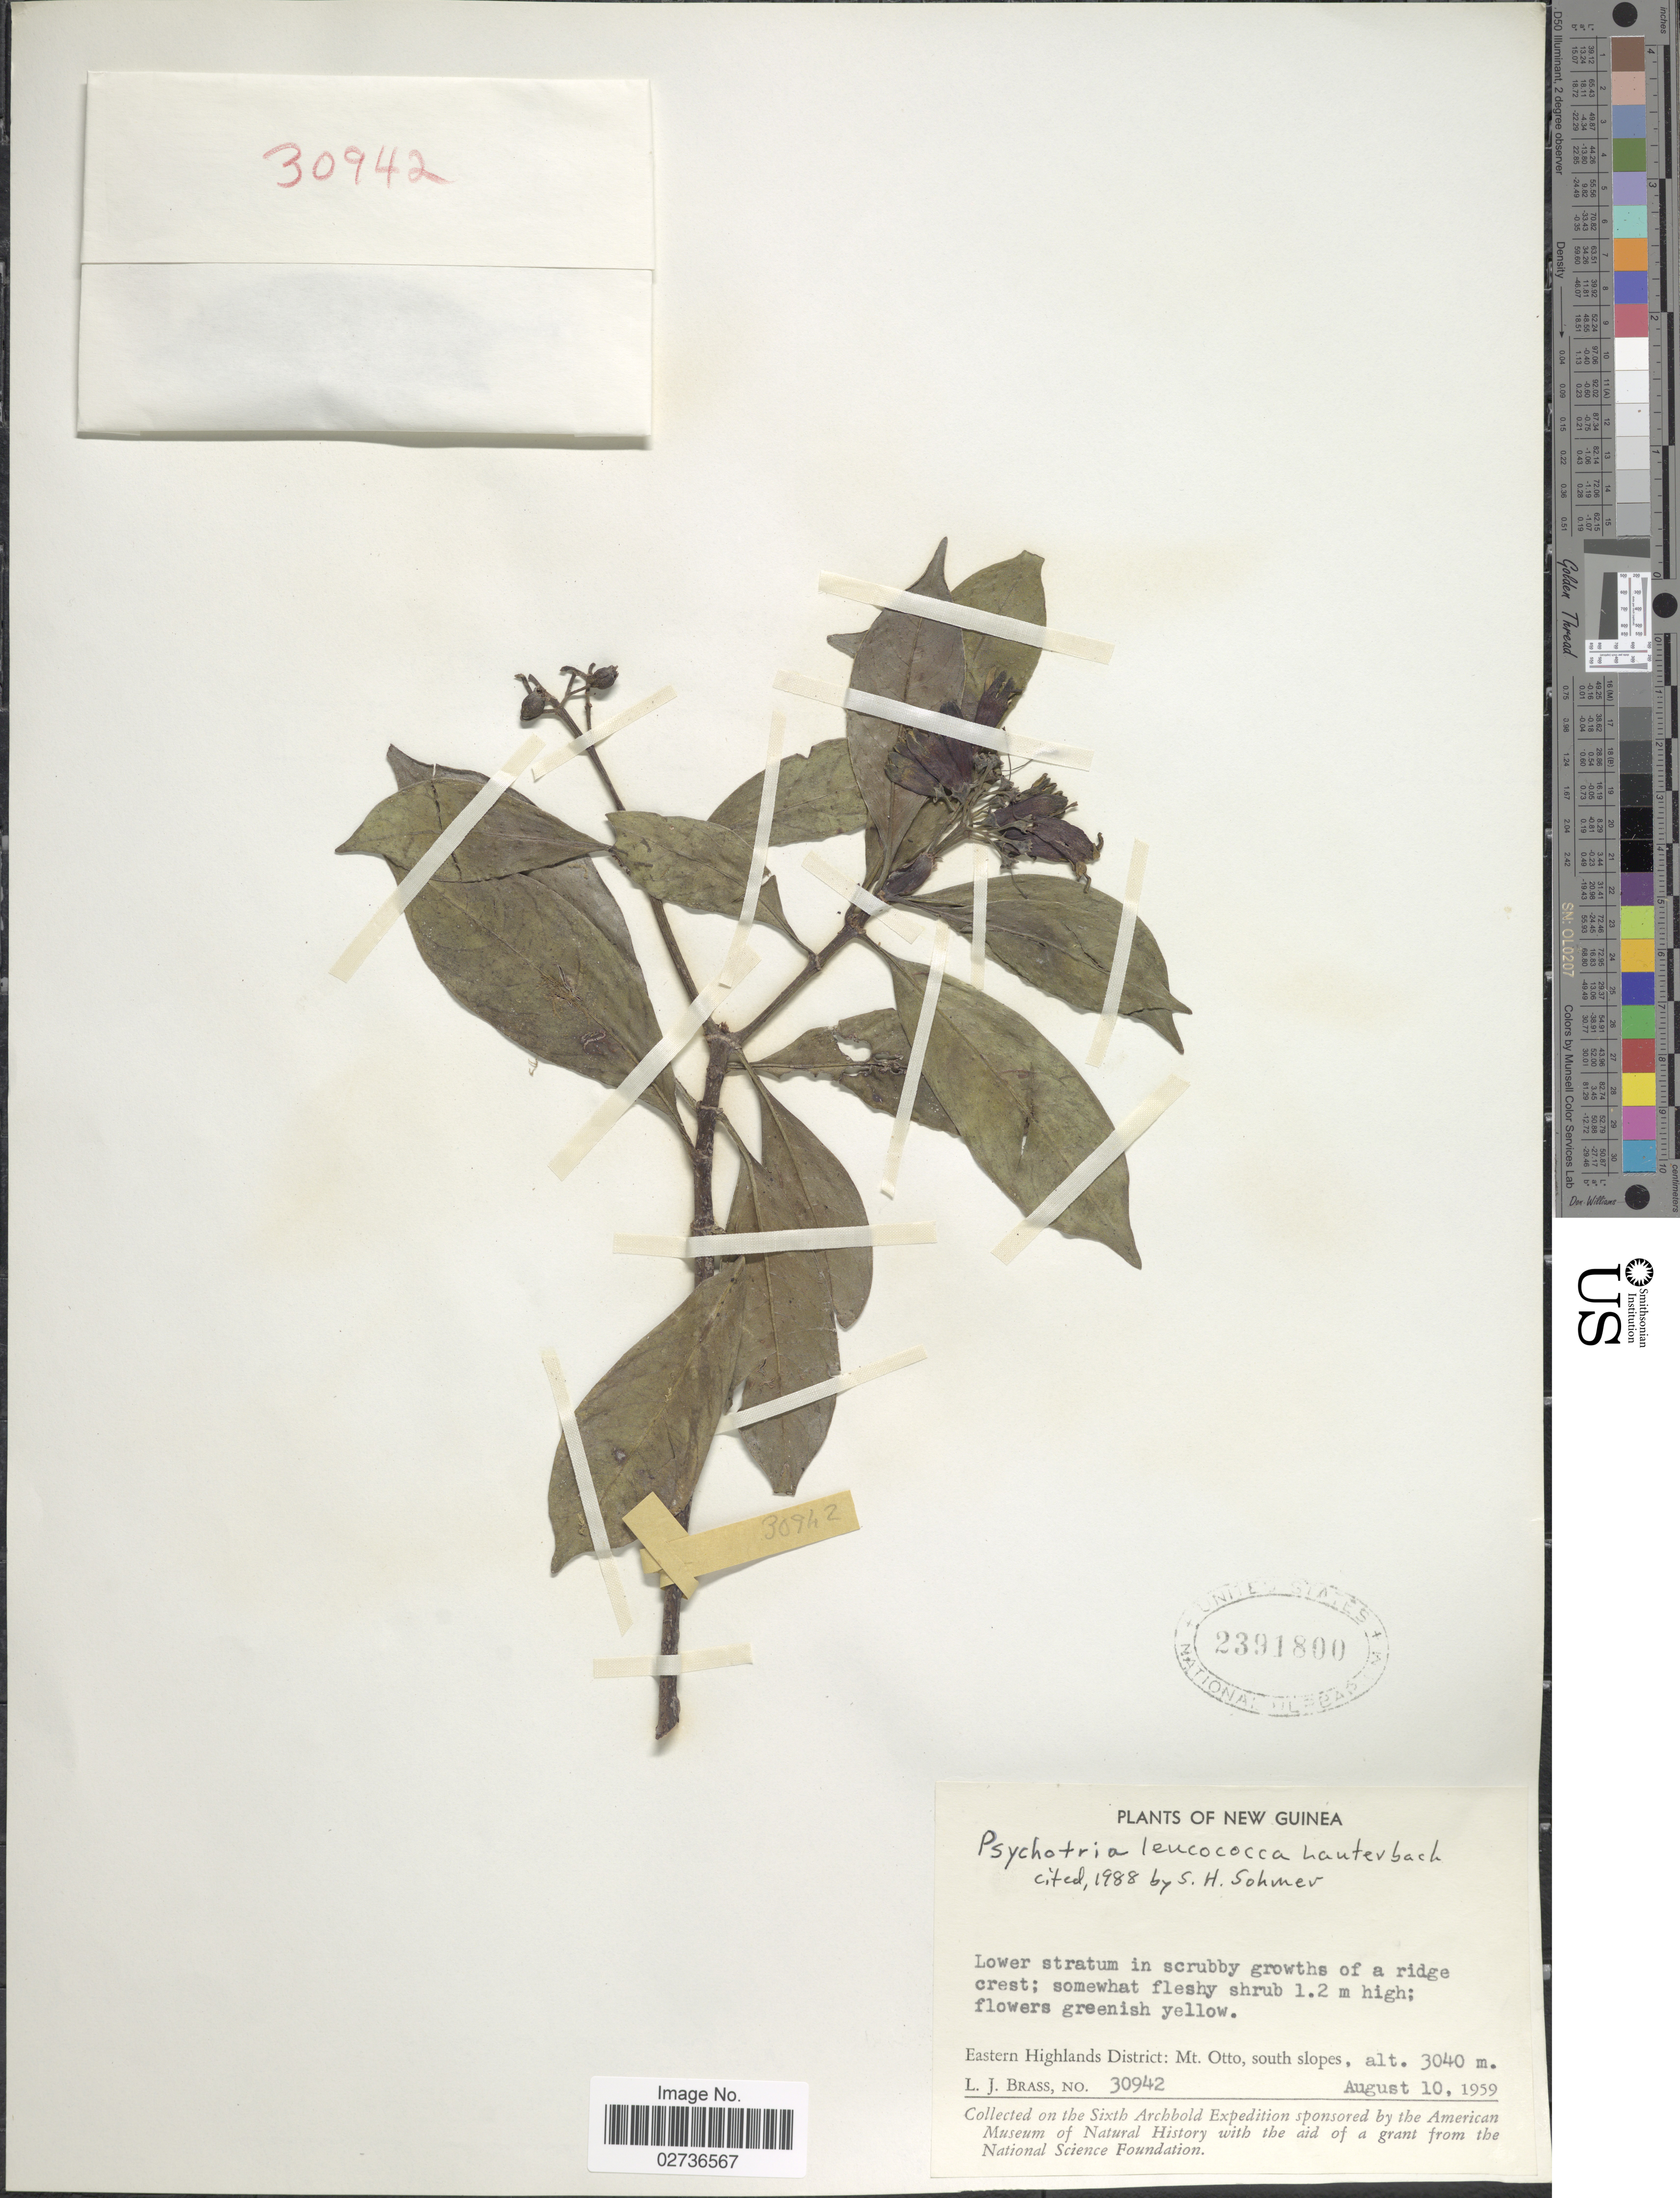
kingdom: Plantae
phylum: Tracheophyta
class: Magnoliopsida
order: Gentianales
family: Rubiaceae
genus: Psychotria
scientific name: Psychotria leucococca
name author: K. Schum. & Lauterb.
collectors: L. J. Brass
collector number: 30942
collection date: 1959-08-10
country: Papua New Guinea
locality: New Guinea, Eastern Highlands District: Mt. Otto, south slopes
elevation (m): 3040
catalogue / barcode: US 2391800